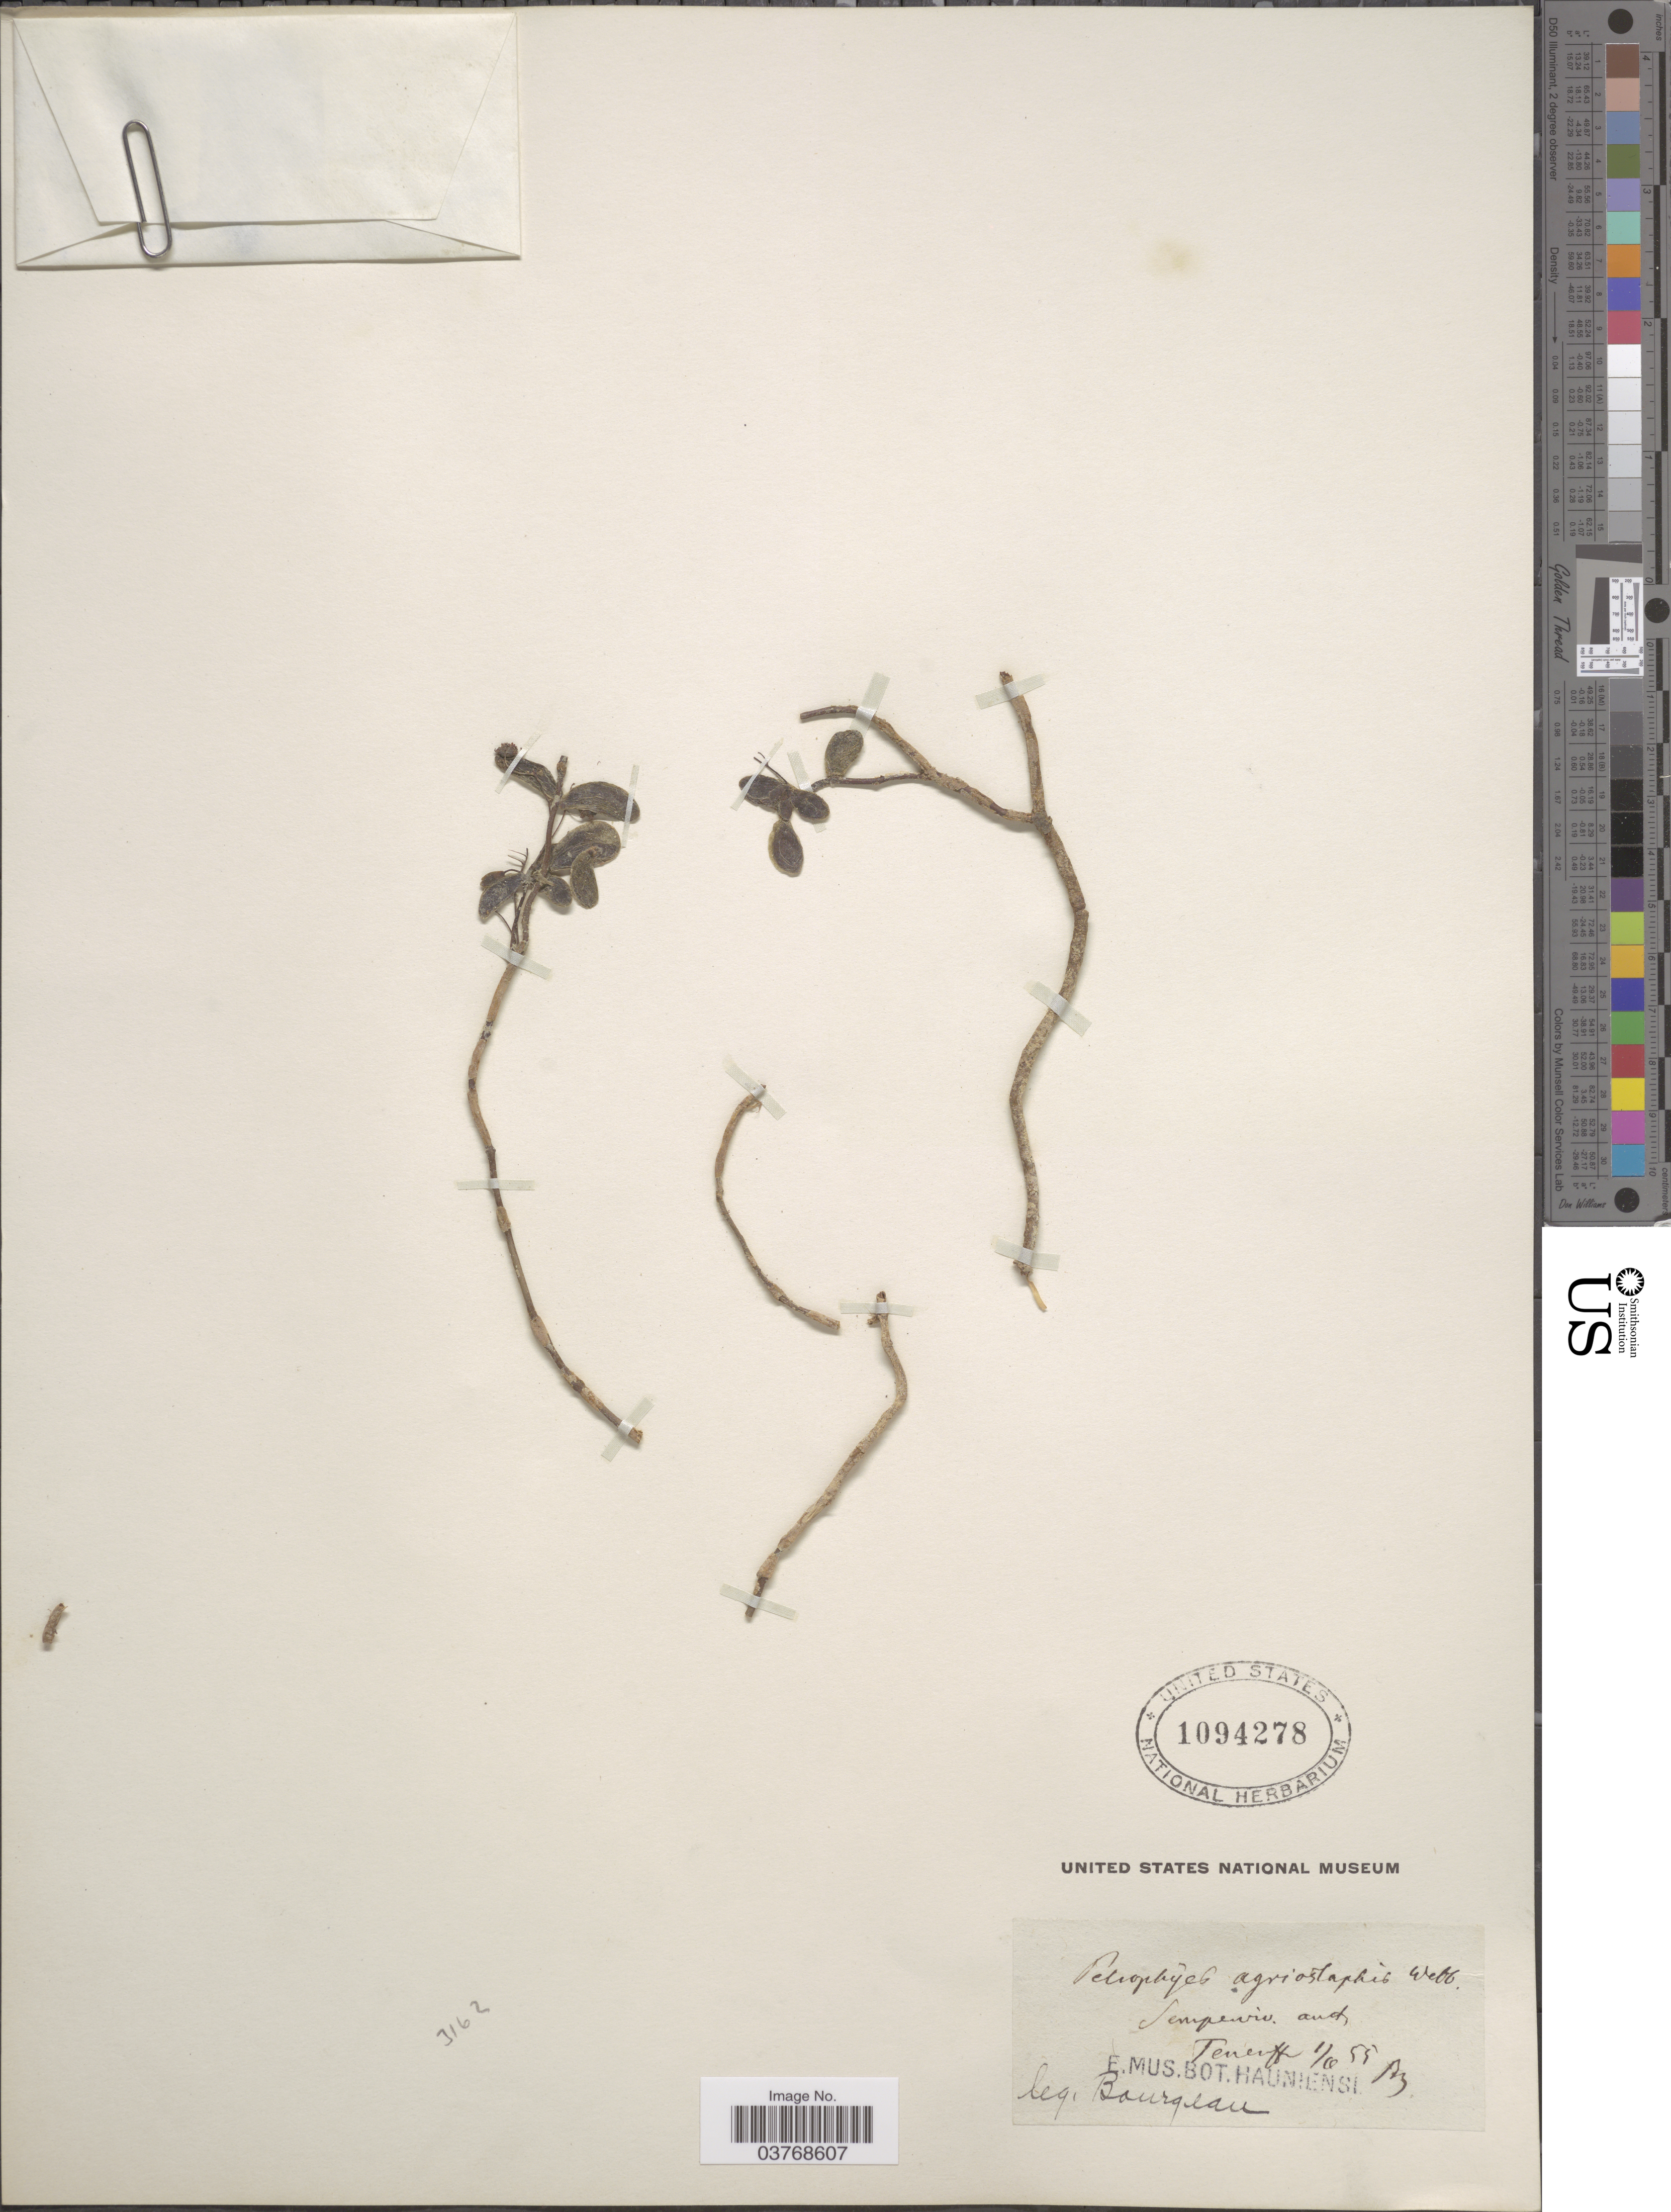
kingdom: Plantae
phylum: Tracheophyta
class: Magnoliopsida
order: Saxifragales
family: Crassulaceae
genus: Monanthes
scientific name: Monanthes laxiflora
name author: (DC.) Bolle ex Bornmüller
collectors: -. Bourgeau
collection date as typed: Transcribed d/m/y: 1/6/55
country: Spain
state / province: Canarias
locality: Teneriffe.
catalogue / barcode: US 1094278